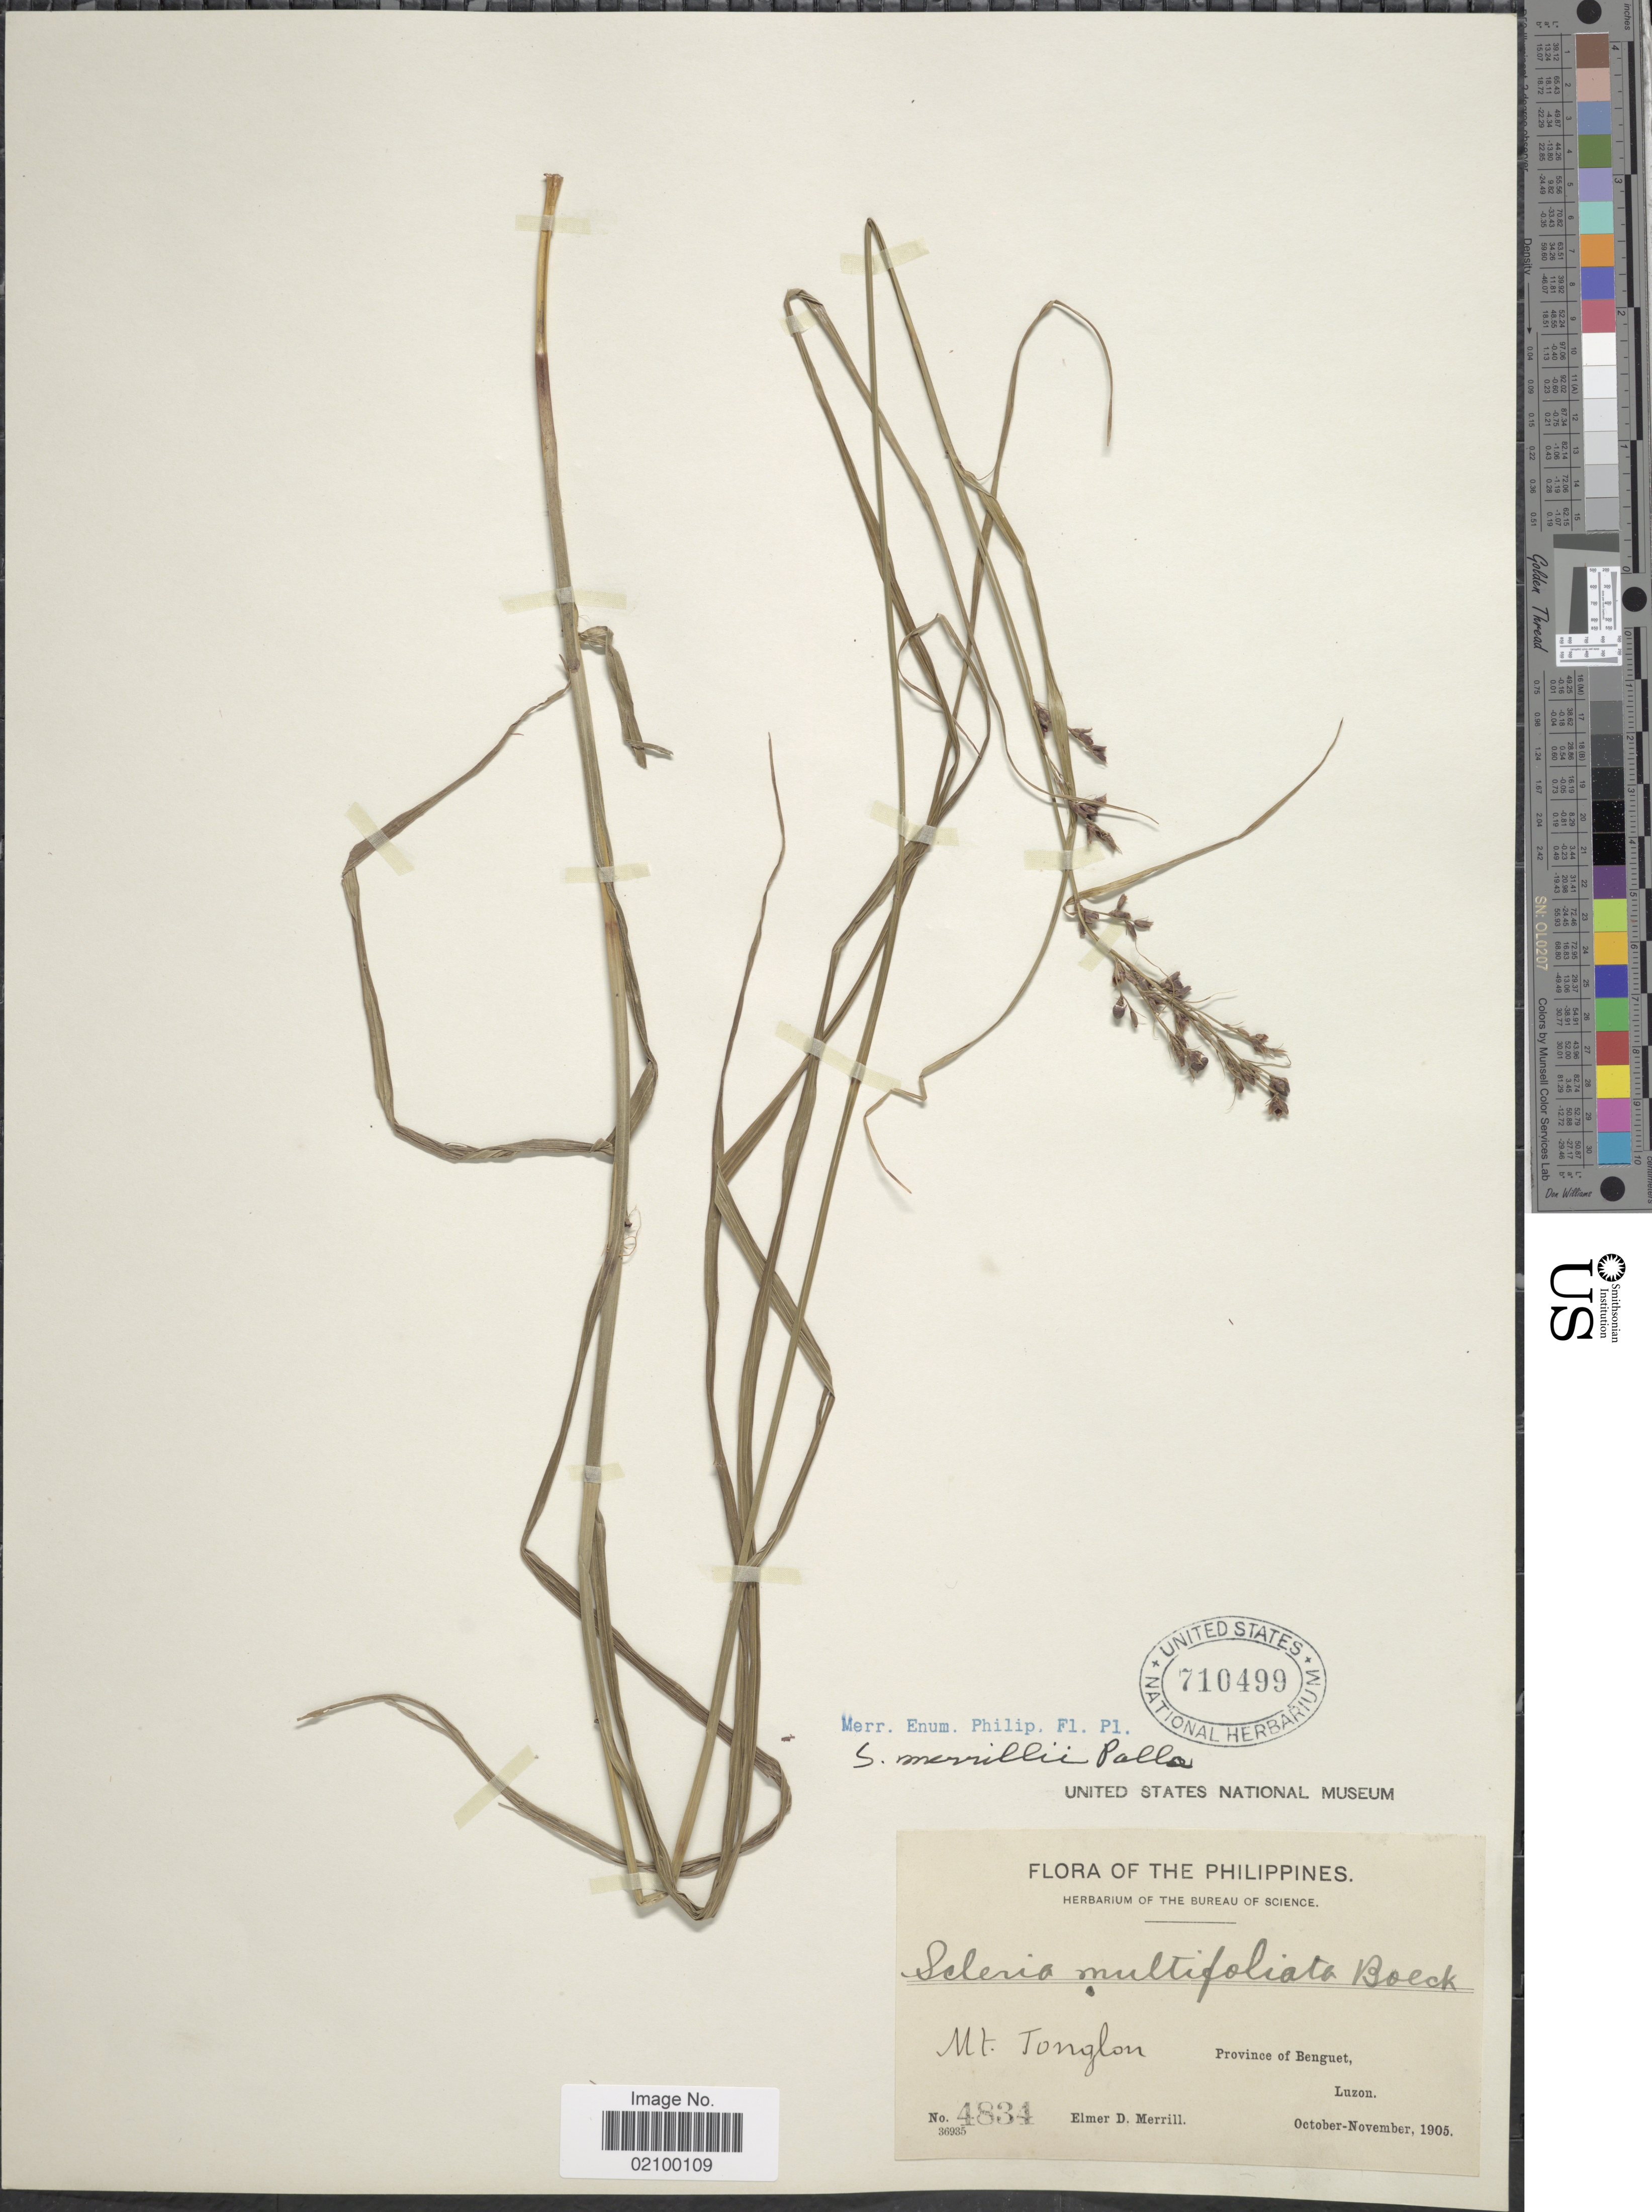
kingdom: Plantae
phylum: Tracheophyta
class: Liliopsida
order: Poales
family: Cyperaceae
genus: Scleria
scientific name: Scleria terrestris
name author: (L.) Fassett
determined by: Kern, J. H.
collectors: E. D. Merrill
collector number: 4834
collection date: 1905-10/1905-11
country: Philippines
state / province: Cordillera (Administrative Region)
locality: Mt. Tonglon. Province of Benguet, Luzon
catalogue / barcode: US 710499